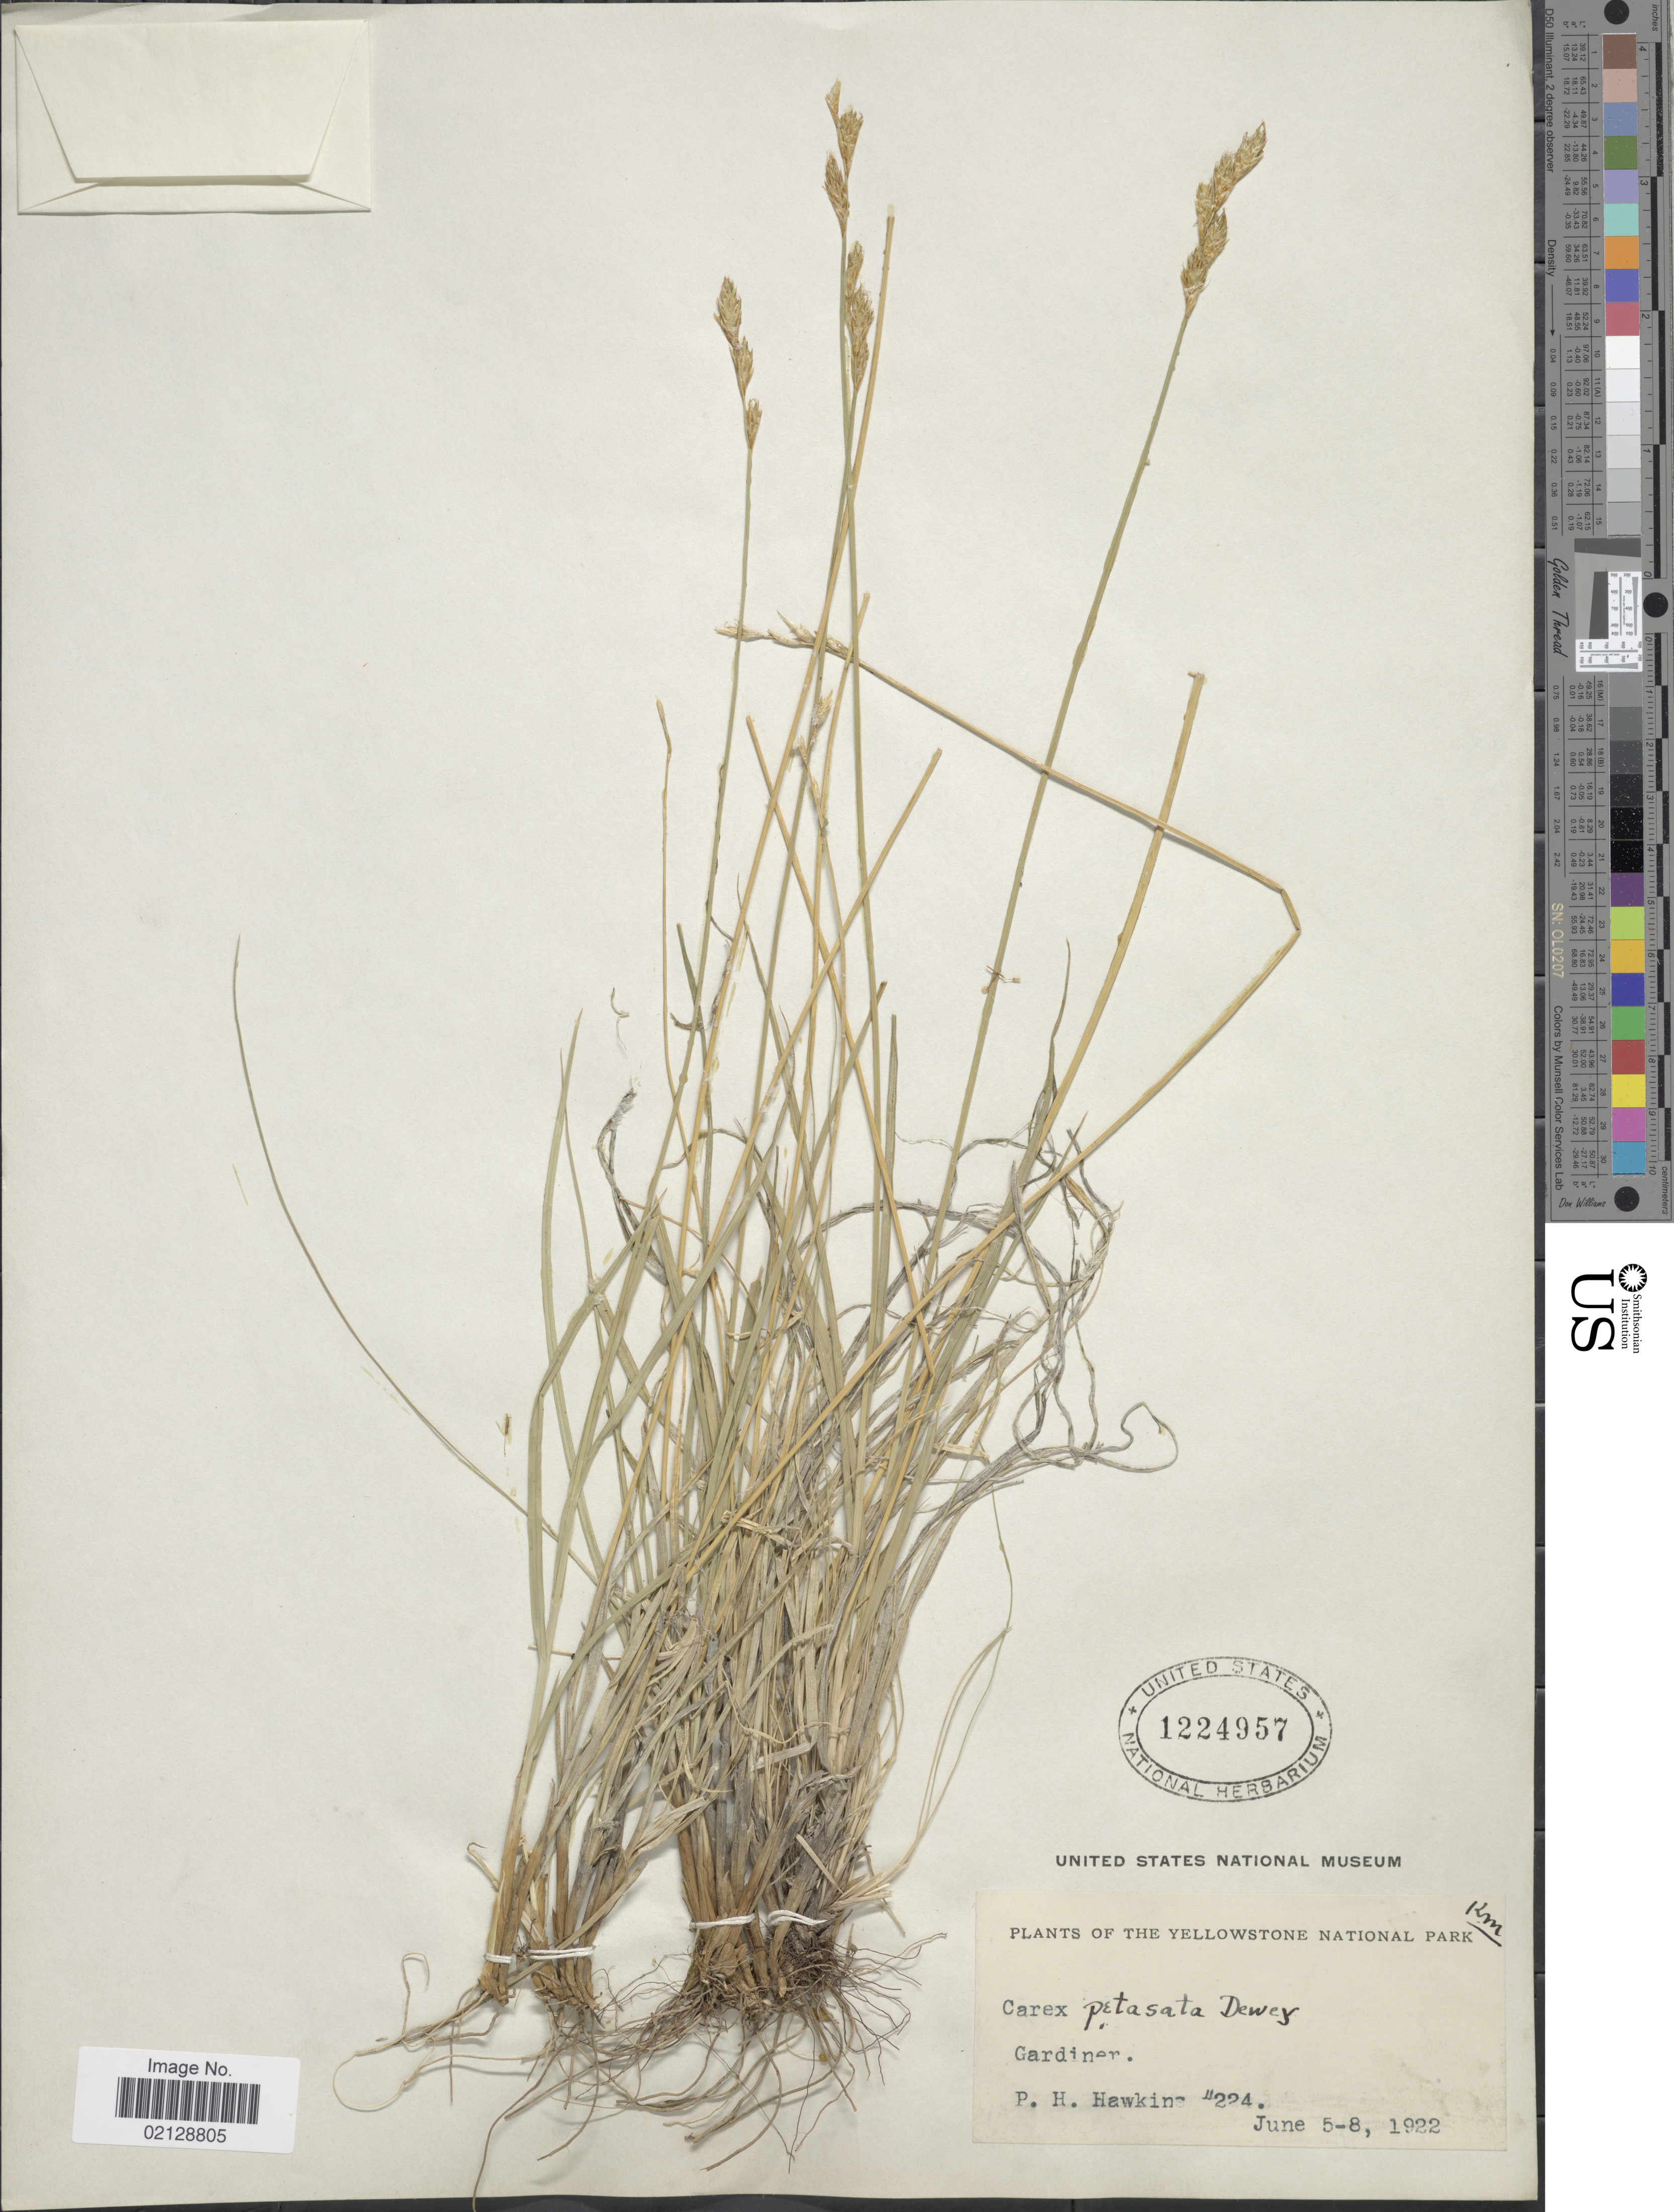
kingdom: Plantae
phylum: Tracheophyta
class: Liliopsida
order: Poales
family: Cyperaceae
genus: Carex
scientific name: Carex petasata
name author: Dewey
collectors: P. Hawkins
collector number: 4224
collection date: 1922-06-05/1922-06-08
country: United States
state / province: Montana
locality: The Yellowstone National Park, Gardiner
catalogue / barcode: US 1224957